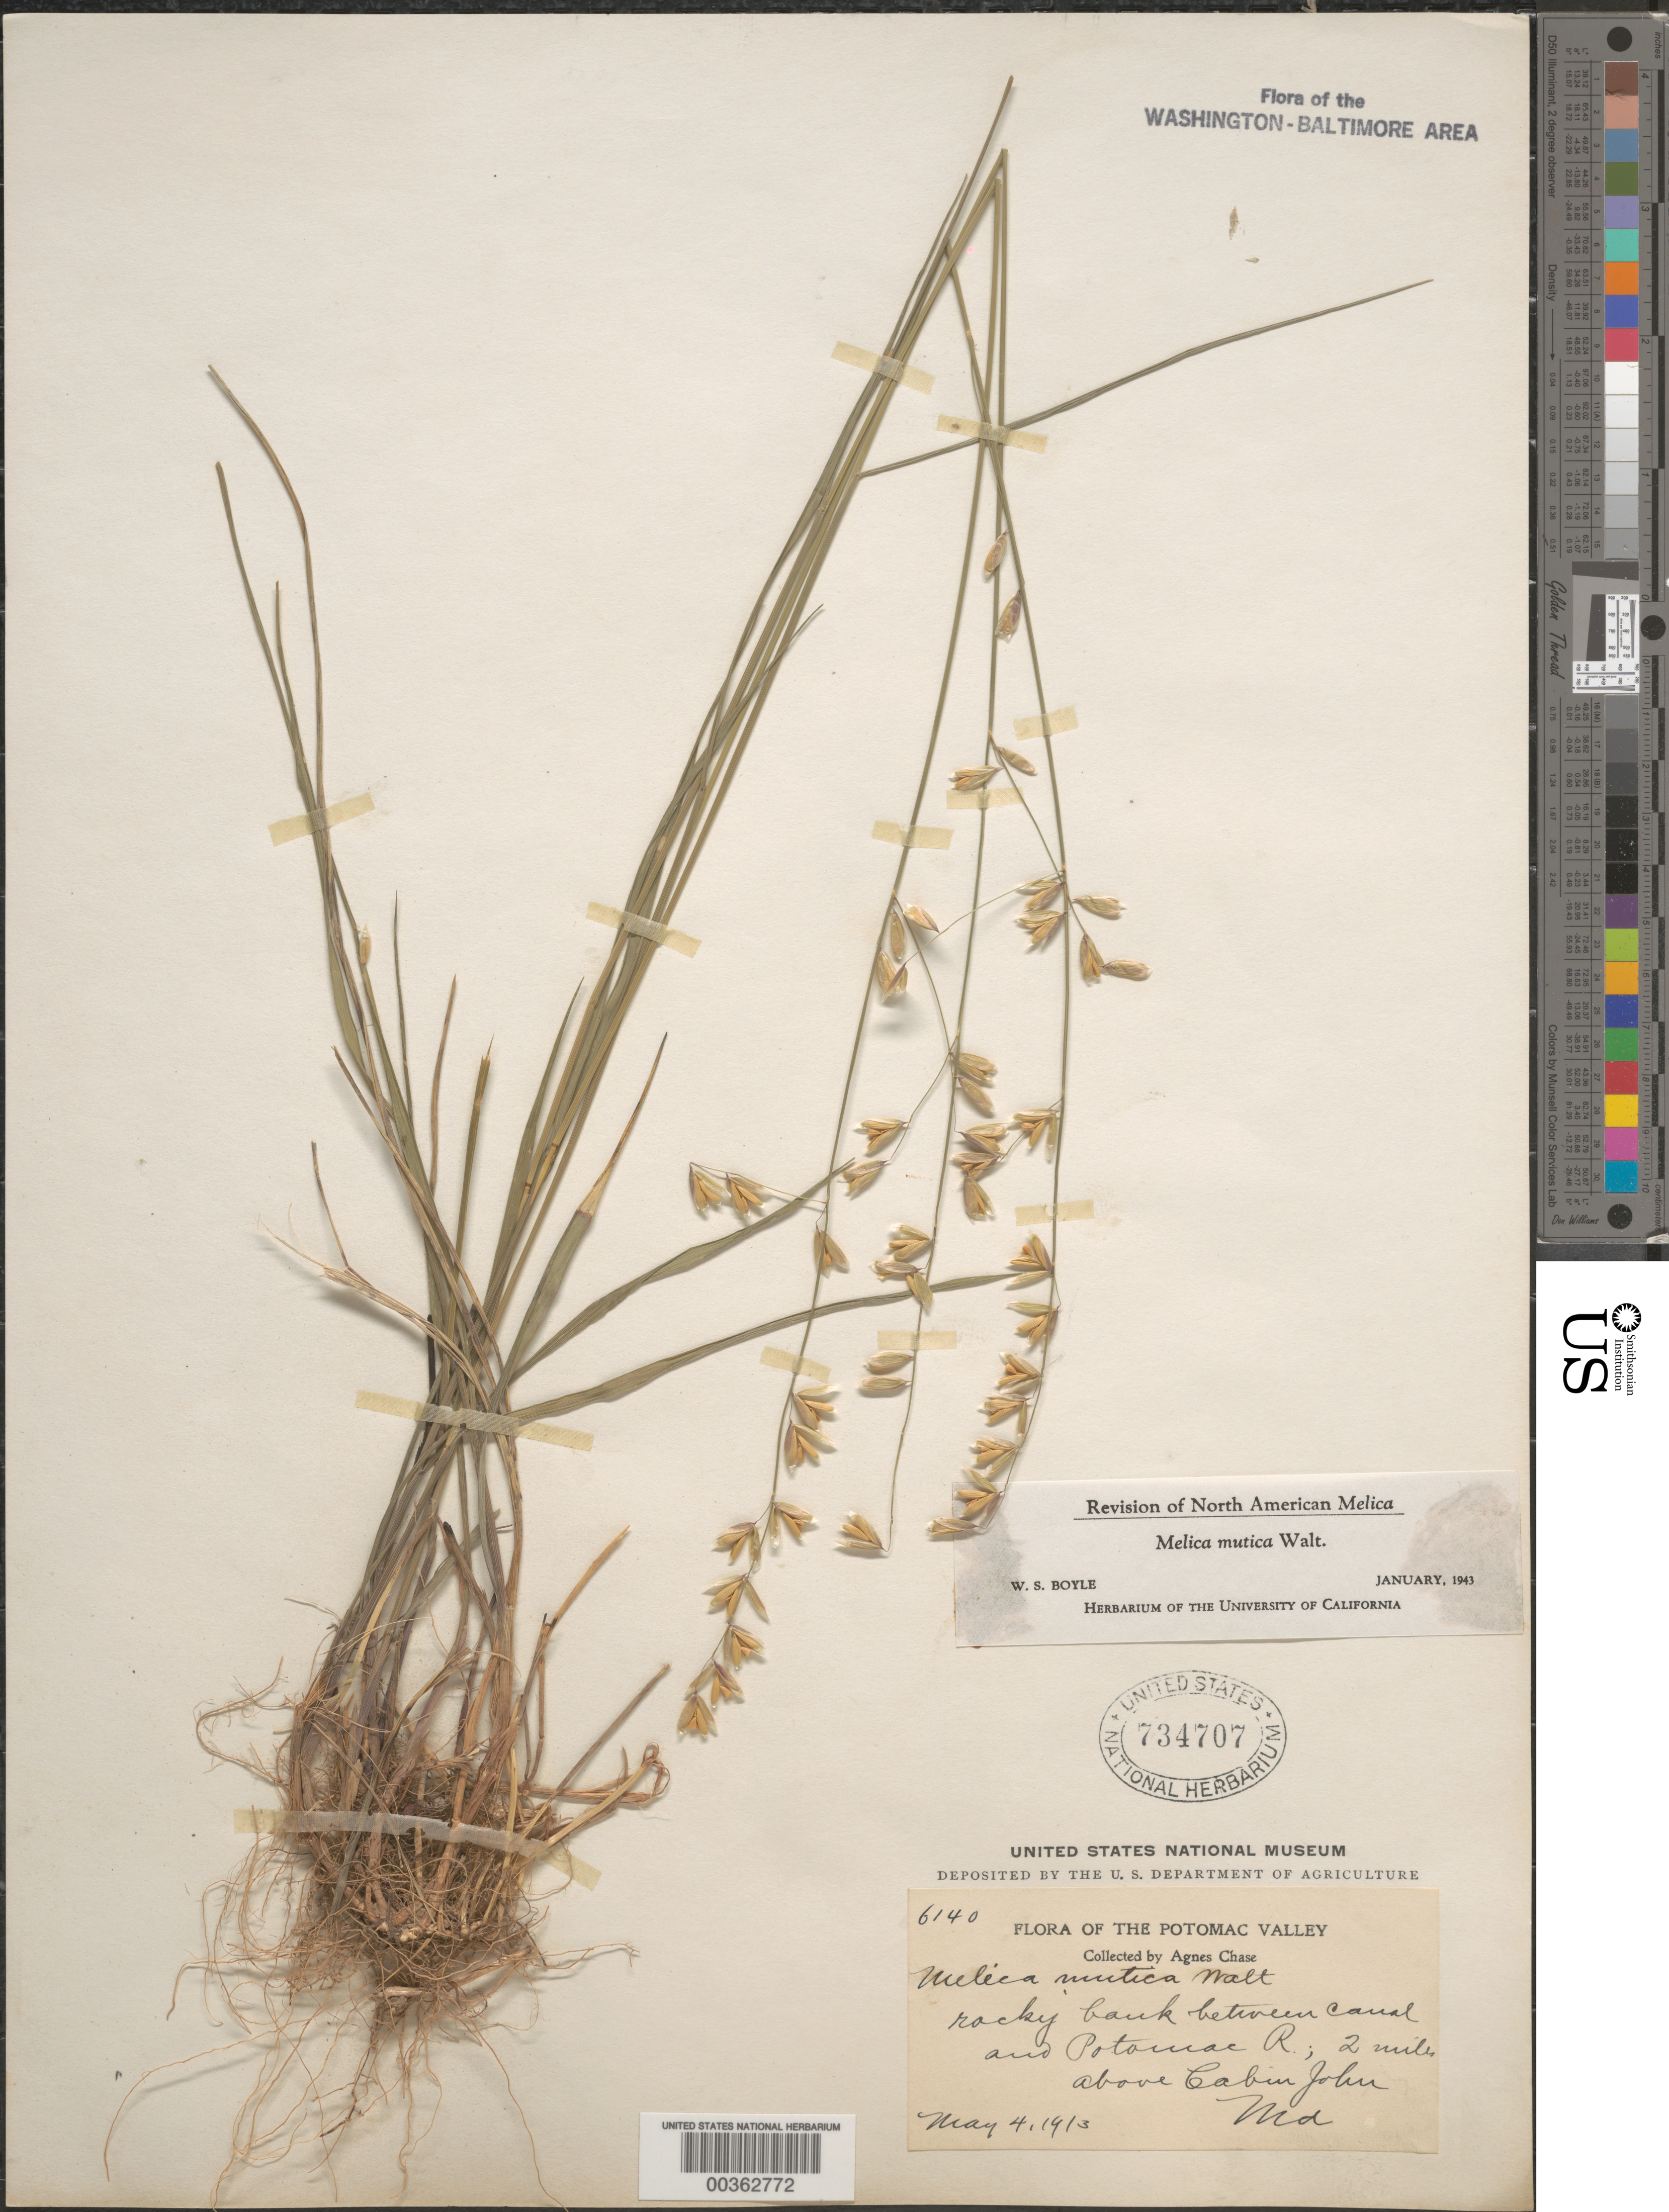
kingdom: Plantae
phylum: Tracheophyta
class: Liliopsida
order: Poales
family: Poaceae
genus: Melica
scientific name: Melica mutica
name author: Walter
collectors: A. Chase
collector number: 6140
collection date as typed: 04 May 1913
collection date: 1913-05-04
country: United States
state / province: Maryland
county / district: Montgomery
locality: Above Cabin John C. & O. Canal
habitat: Rocky bank, between canal and river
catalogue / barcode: US 734707